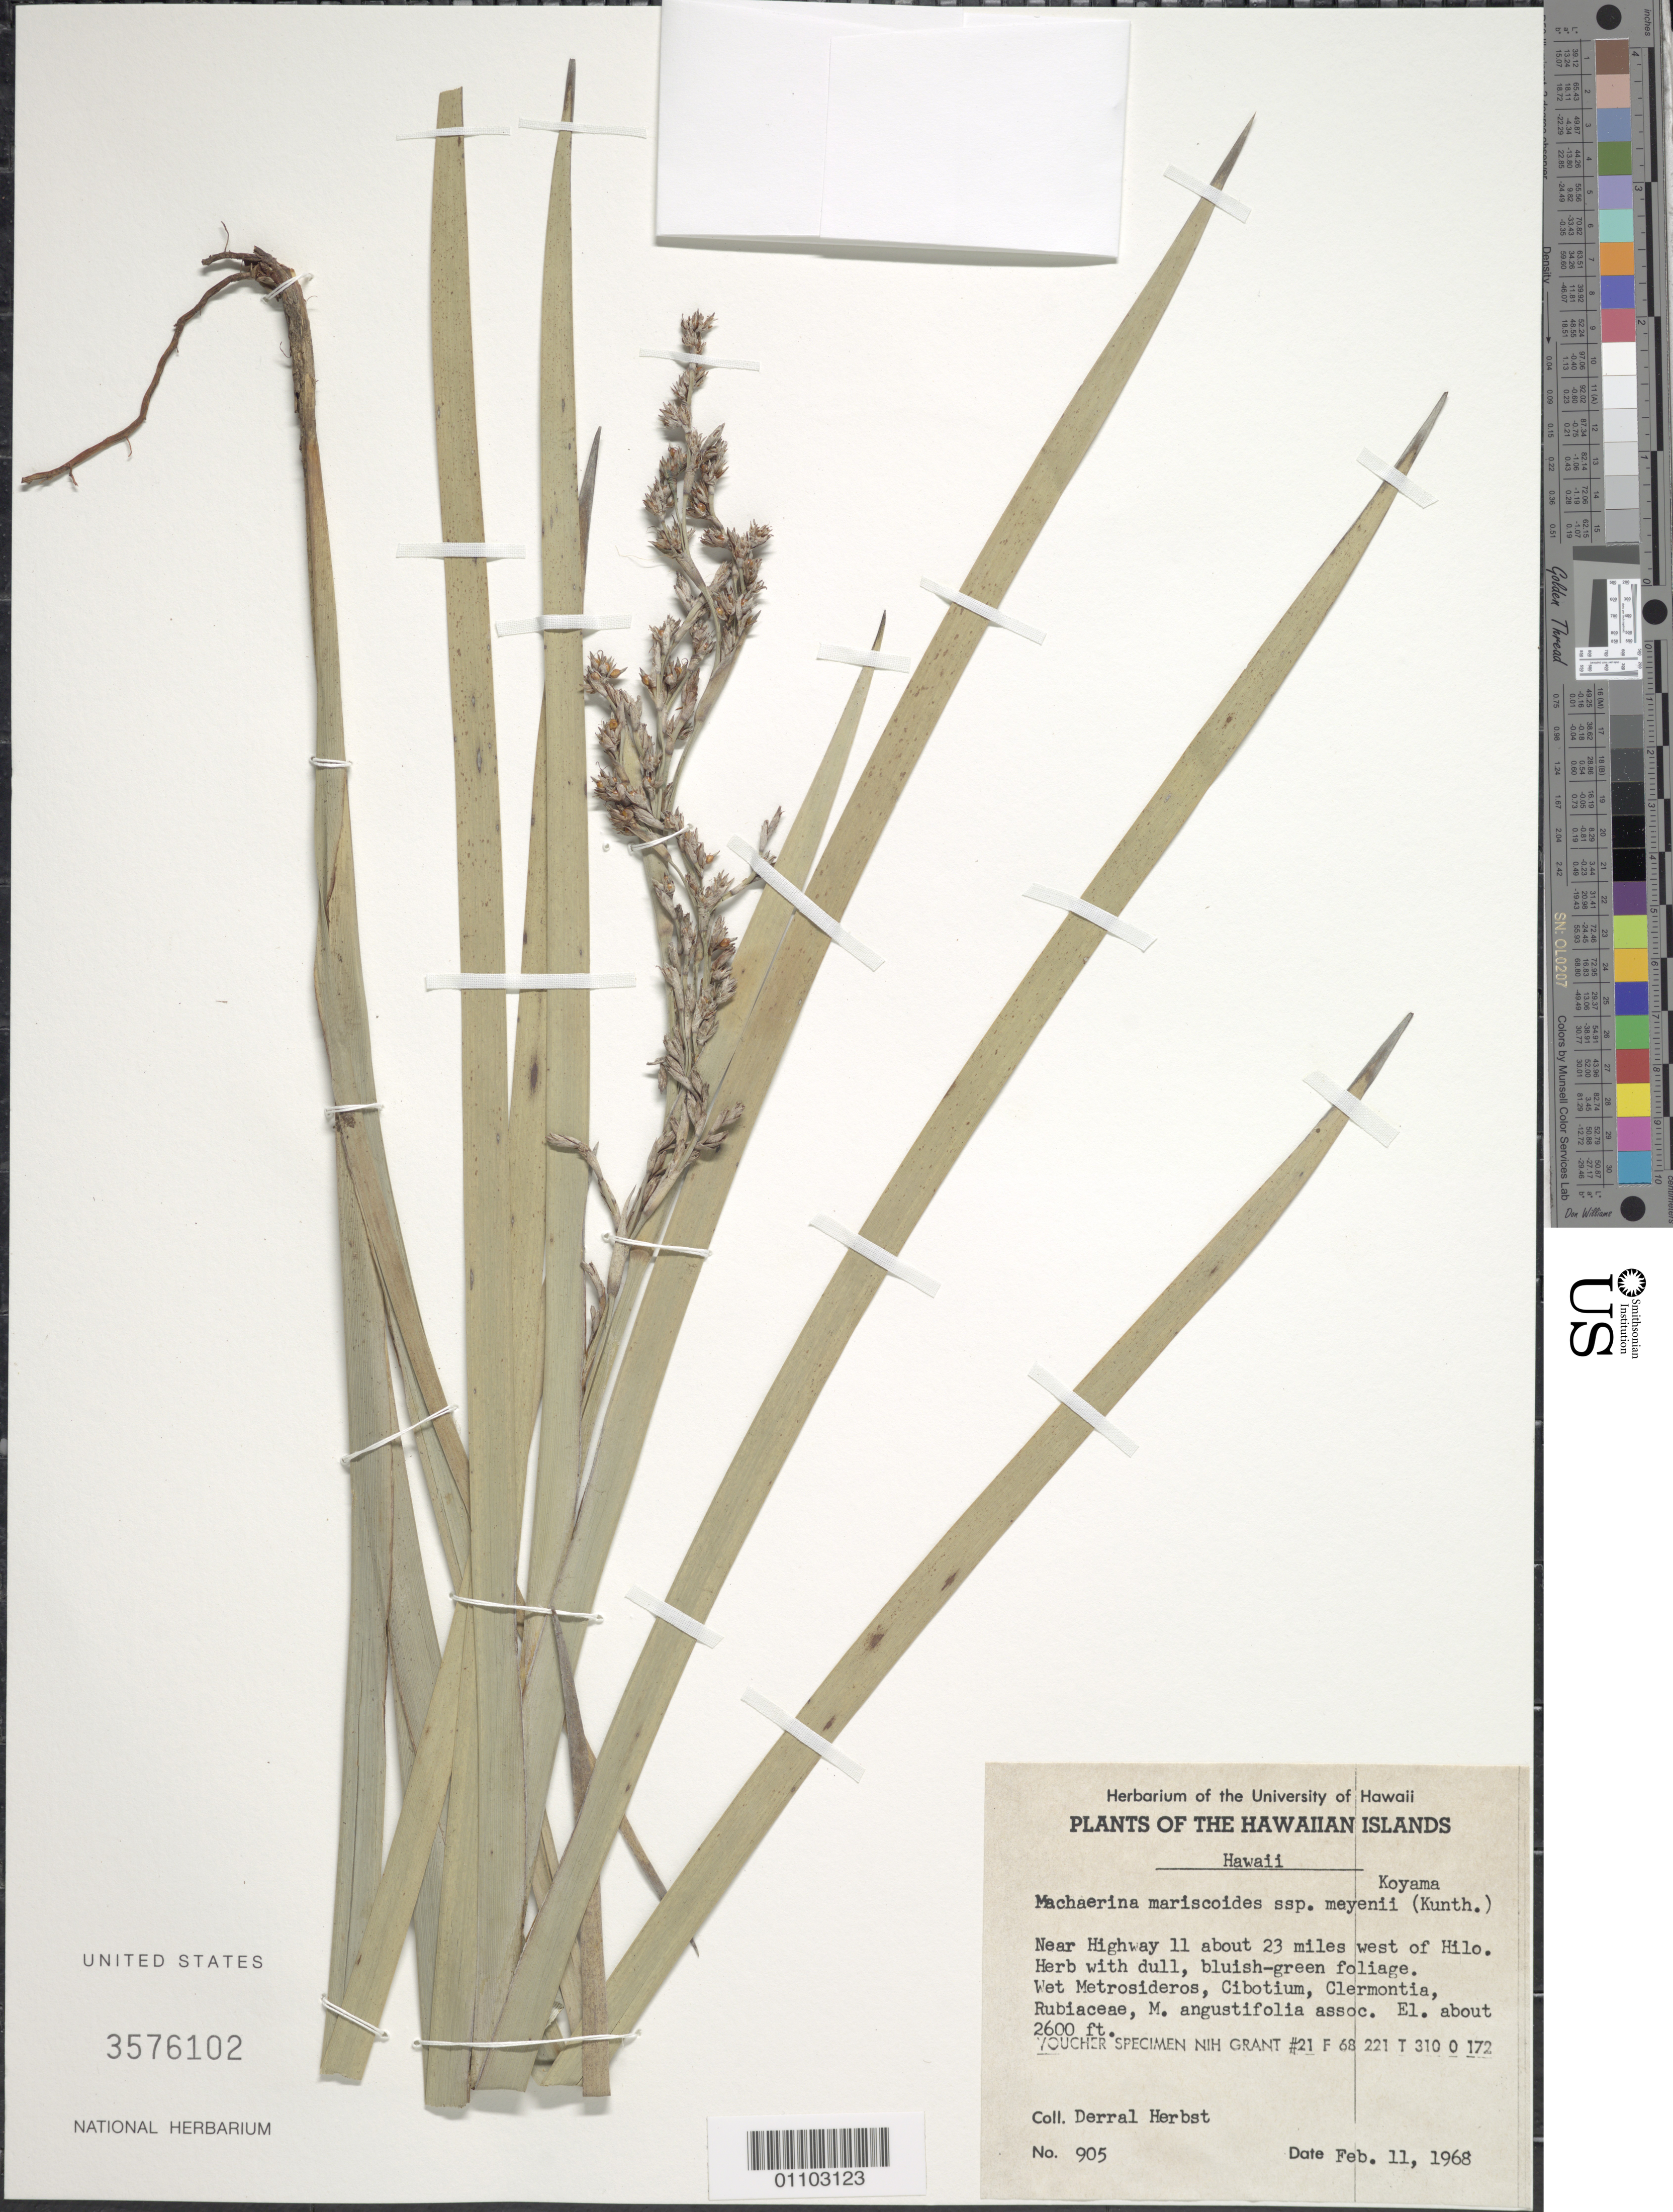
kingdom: Plantae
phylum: Tracheophyta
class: Liliopsida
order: Poales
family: Cyperaceae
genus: Machaerina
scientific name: Machaerina mariscoides subsp. meyenii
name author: (Kunth) T. Koyama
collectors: D. R. Herbst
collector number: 905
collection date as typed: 11 Feb 1968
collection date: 1968-02-11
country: United States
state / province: Hawaii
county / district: Hawaii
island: Hawaii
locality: Near Hwy 11 ca. 23 miles W of Hilo.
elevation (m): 792.5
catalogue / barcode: US 3576102